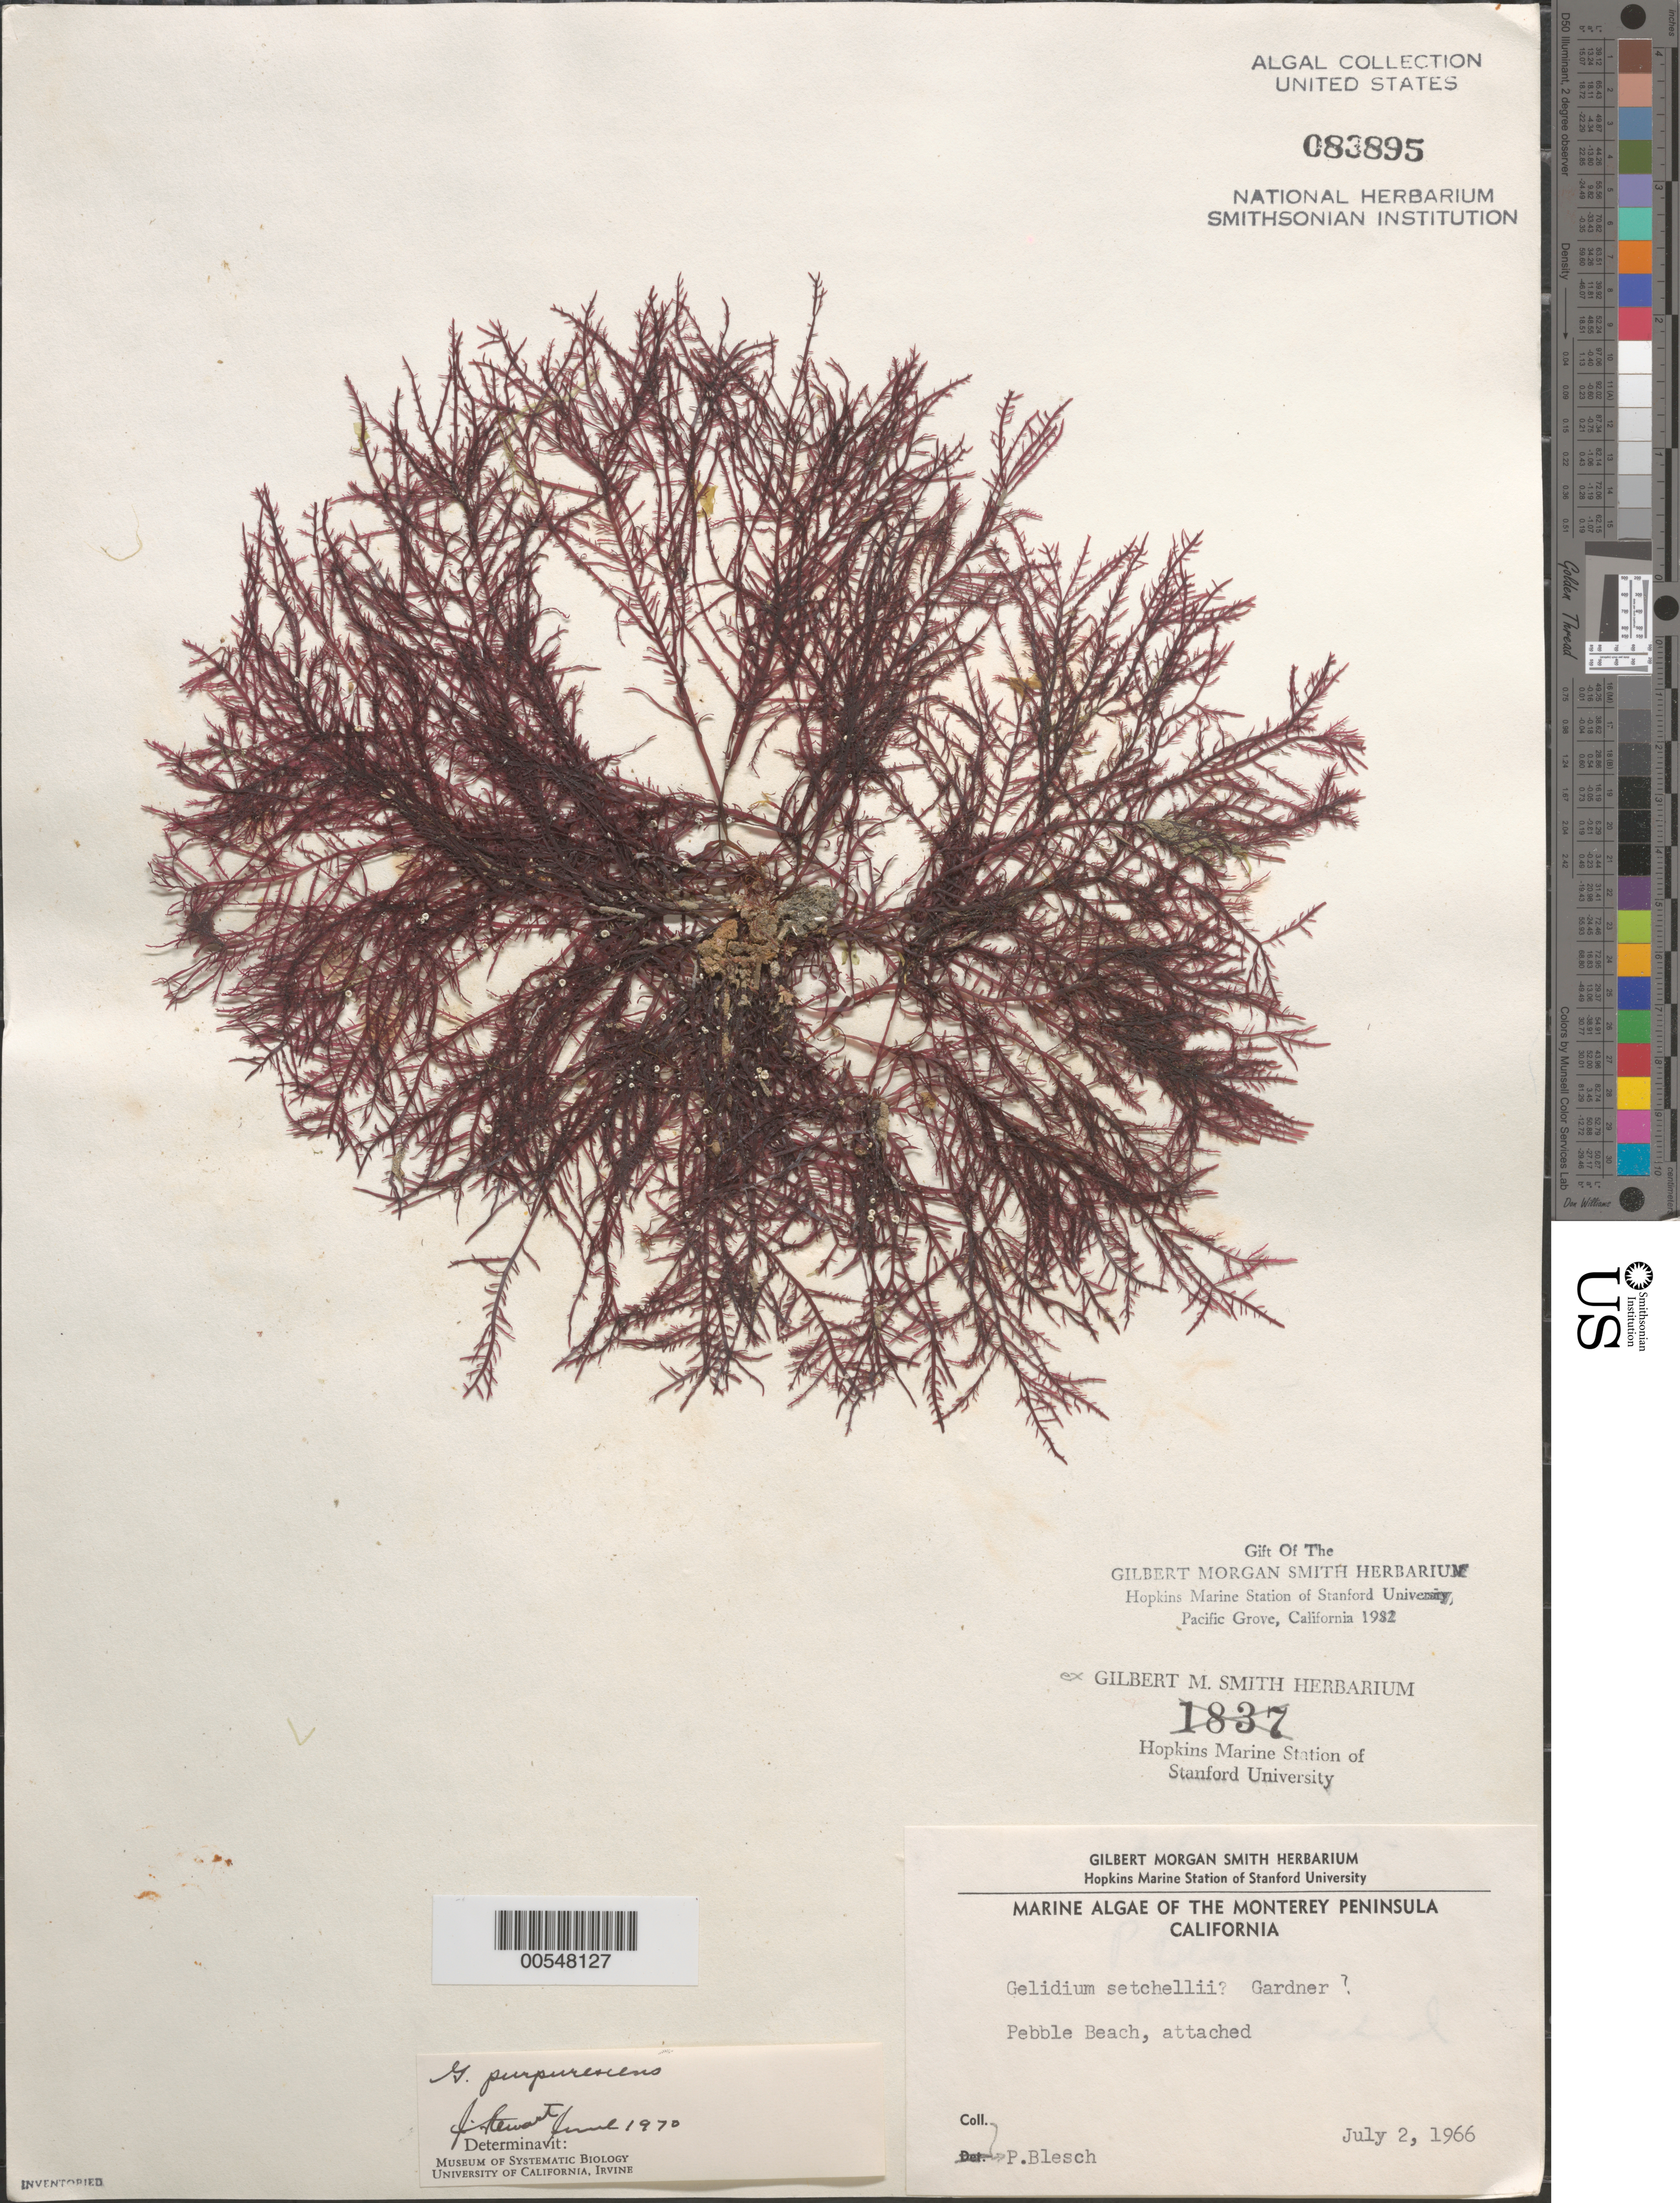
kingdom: Plantae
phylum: Rhodophyta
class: Florideophyceae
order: Gelidiales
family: Gelidiaceae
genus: Gelidium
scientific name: Gelidium purpurascens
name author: N.L. Gardner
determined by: Stewart, J.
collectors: P. Blesch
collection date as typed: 02 Jul 1966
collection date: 1966-07-02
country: United States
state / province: California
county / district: Monterey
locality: Pebble Beach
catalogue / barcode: US 83895